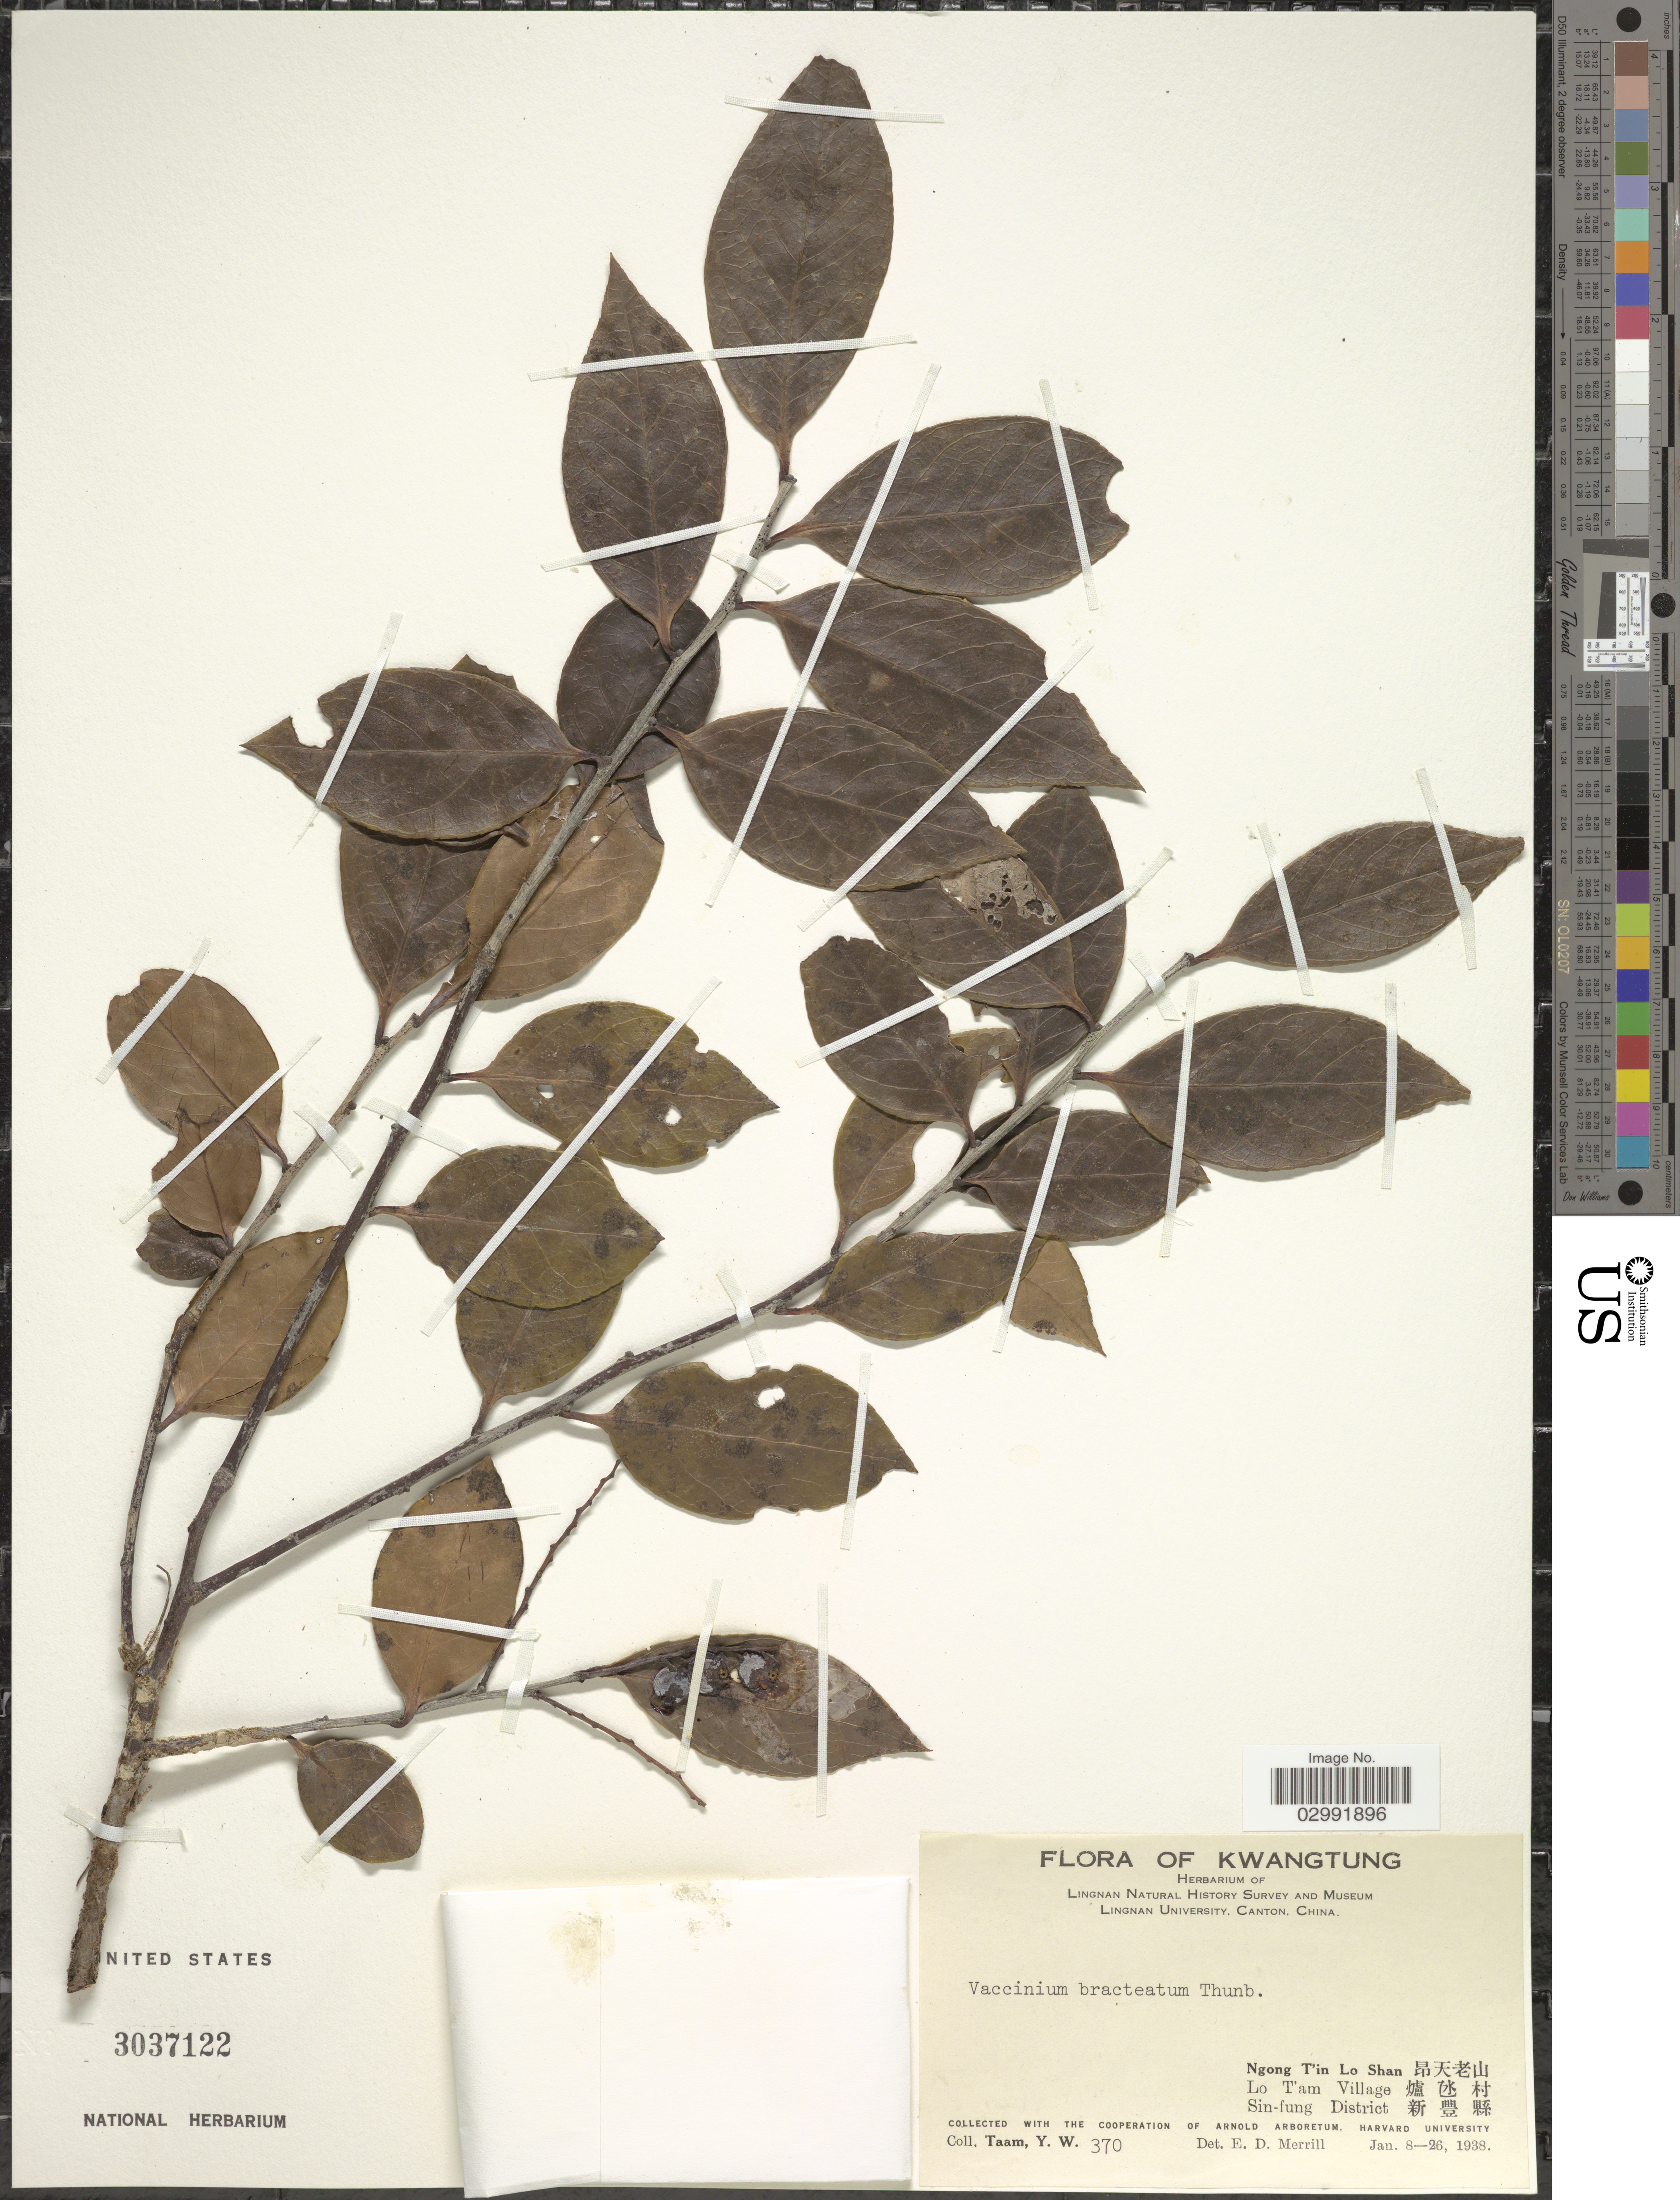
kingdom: Plantae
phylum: Tracheophyta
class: Magnoliopsida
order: Ericales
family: Ericaceae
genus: Vaccinium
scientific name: Vaccinium bracteatum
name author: Thunb.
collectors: Y. W. Taam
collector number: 370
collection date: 1938-01-08/1938-01-26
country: China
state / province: Guangdong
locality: Kwangtung. Ngong T'in Lo Shan. Lo T'am Village, Sin-fung District.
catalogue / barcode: US 3037122